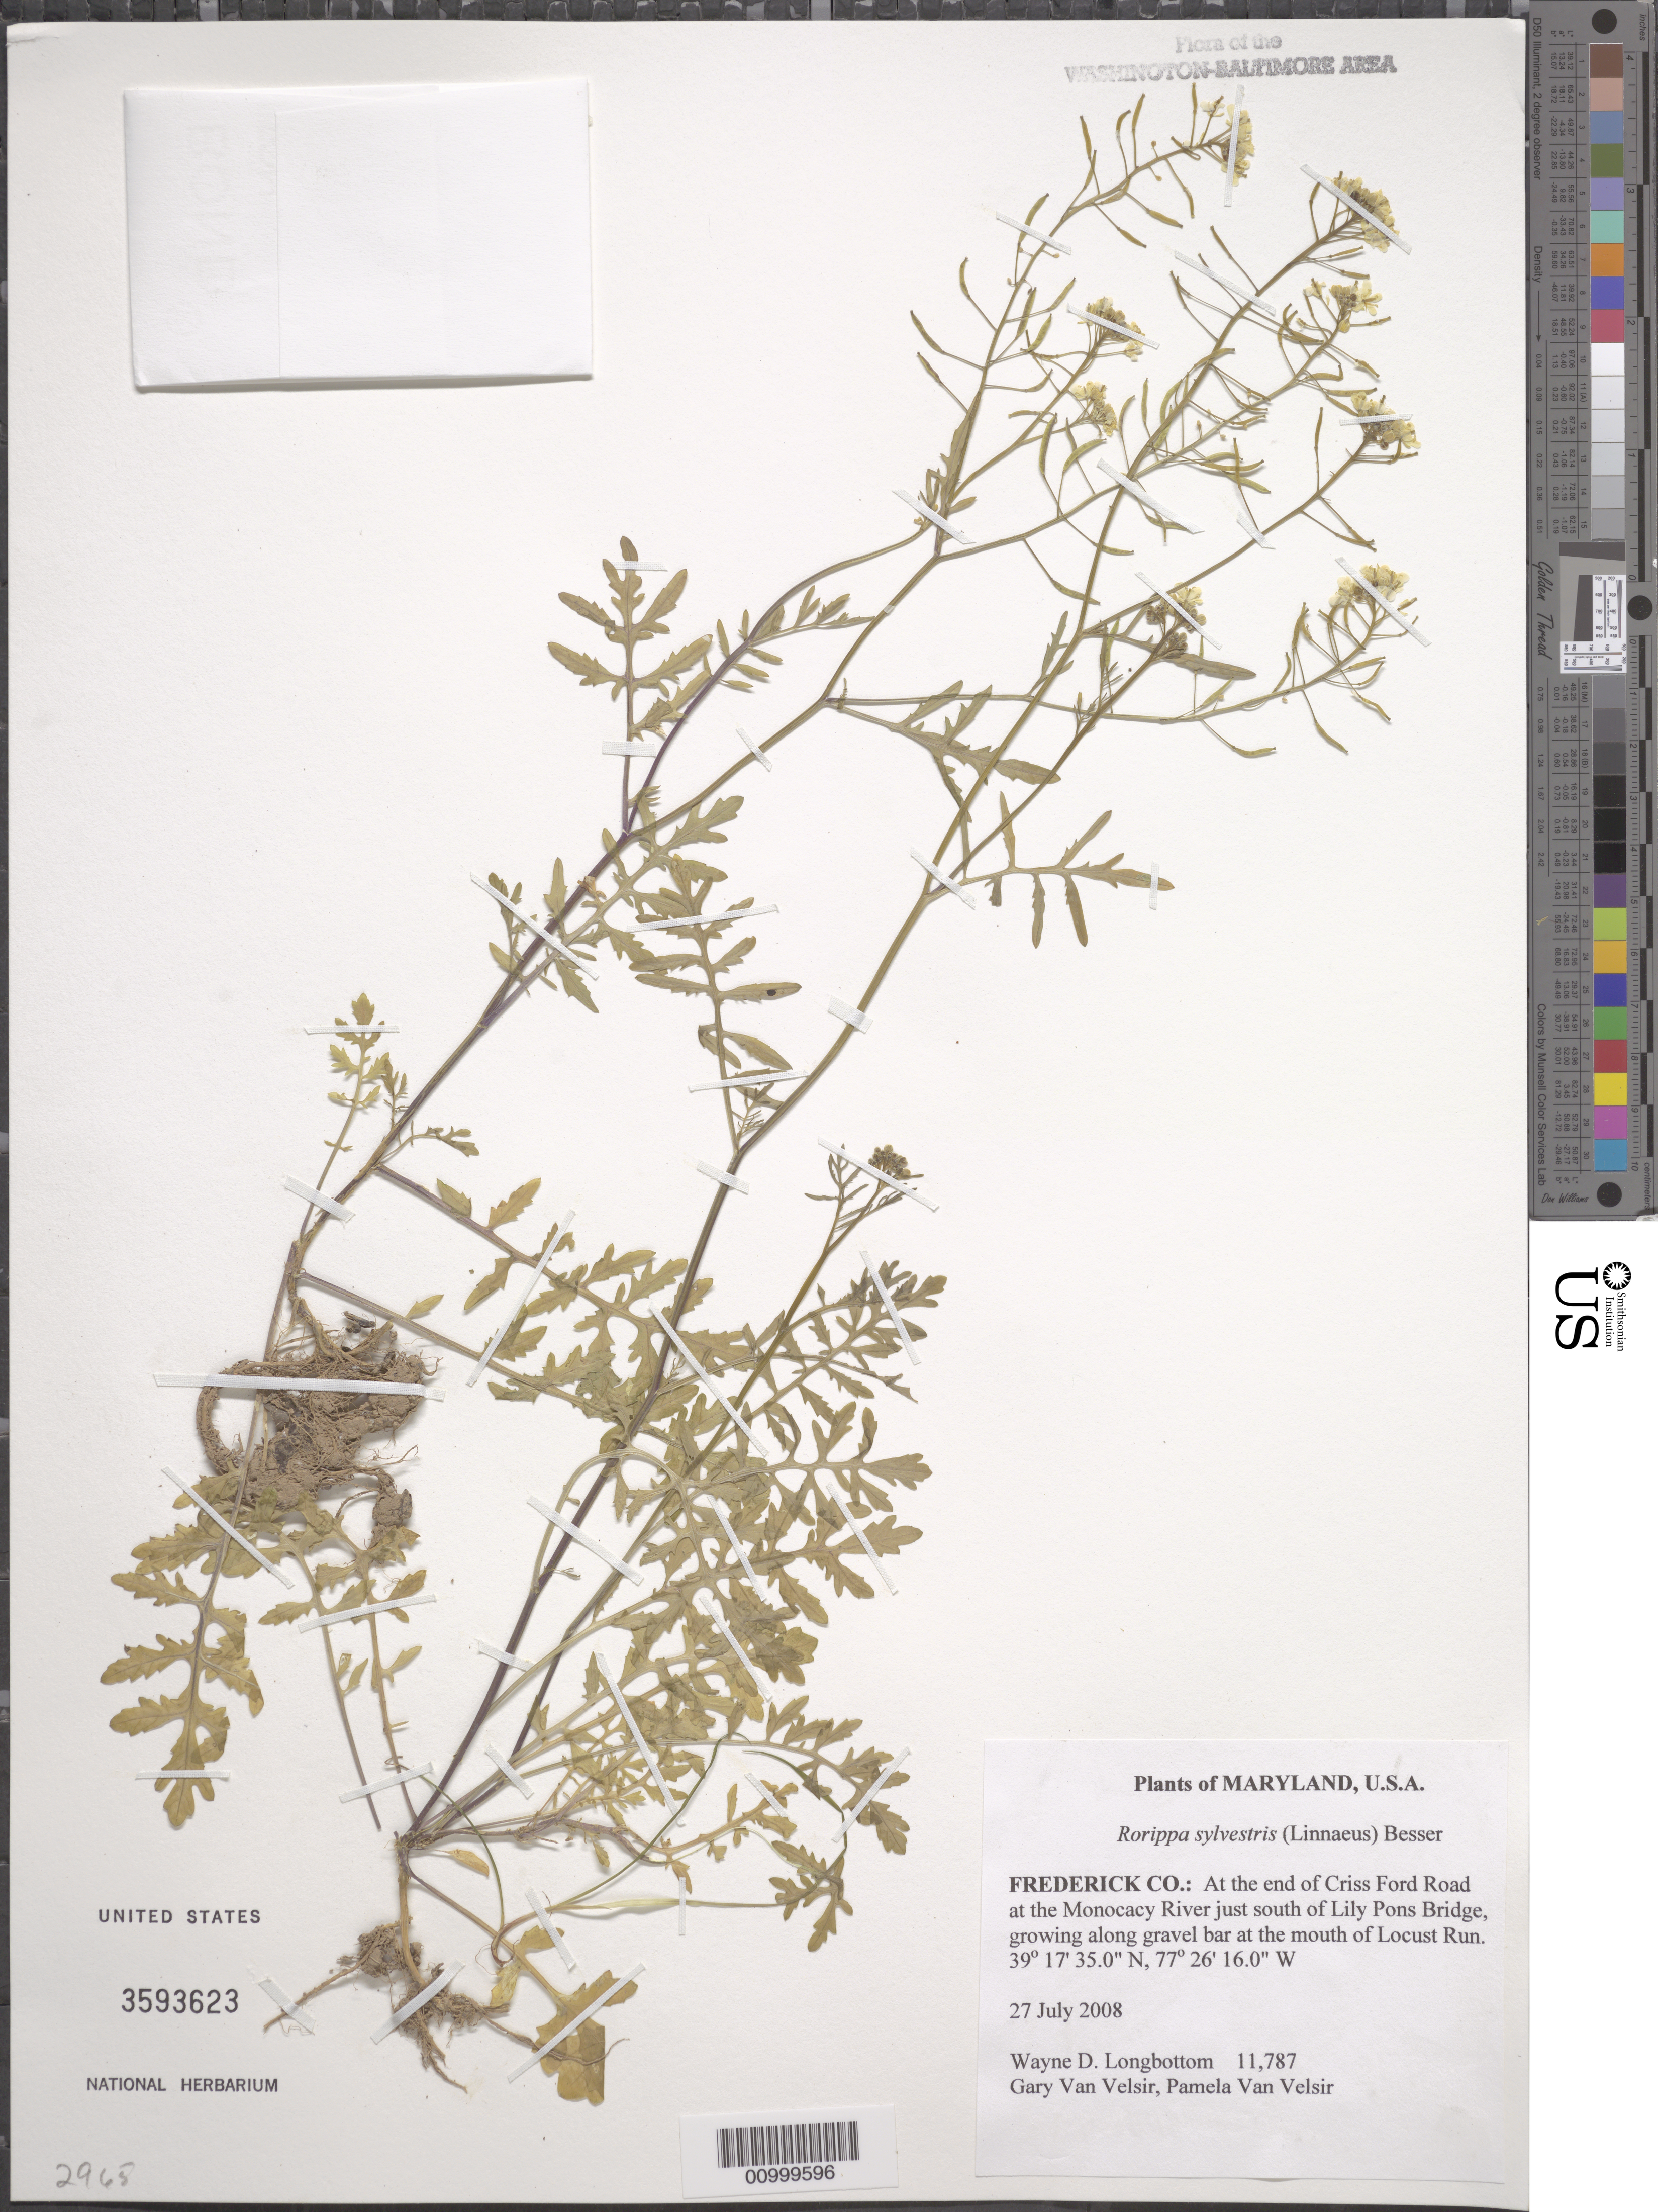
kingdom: Plantae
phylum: Tracheophyta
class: Magnoliopsida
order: Brassicales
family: Brassicaceae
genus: Rorippa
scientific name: Rorippa sylvestris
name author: (L.) Besser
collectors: W. D. Longbottom, G. Van Velsir & P. Van Velsir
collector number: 11787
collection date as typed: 27 July 2008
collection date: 2008-07-27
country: United States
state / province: Maryland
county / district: Frederick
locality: At then end of Criss Ford Road, at the Monocacy River south of Lily Pons Bridge, at the mouth of Locust Run.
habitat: growing along gravel bar at the mouth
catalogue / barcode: US 3593623